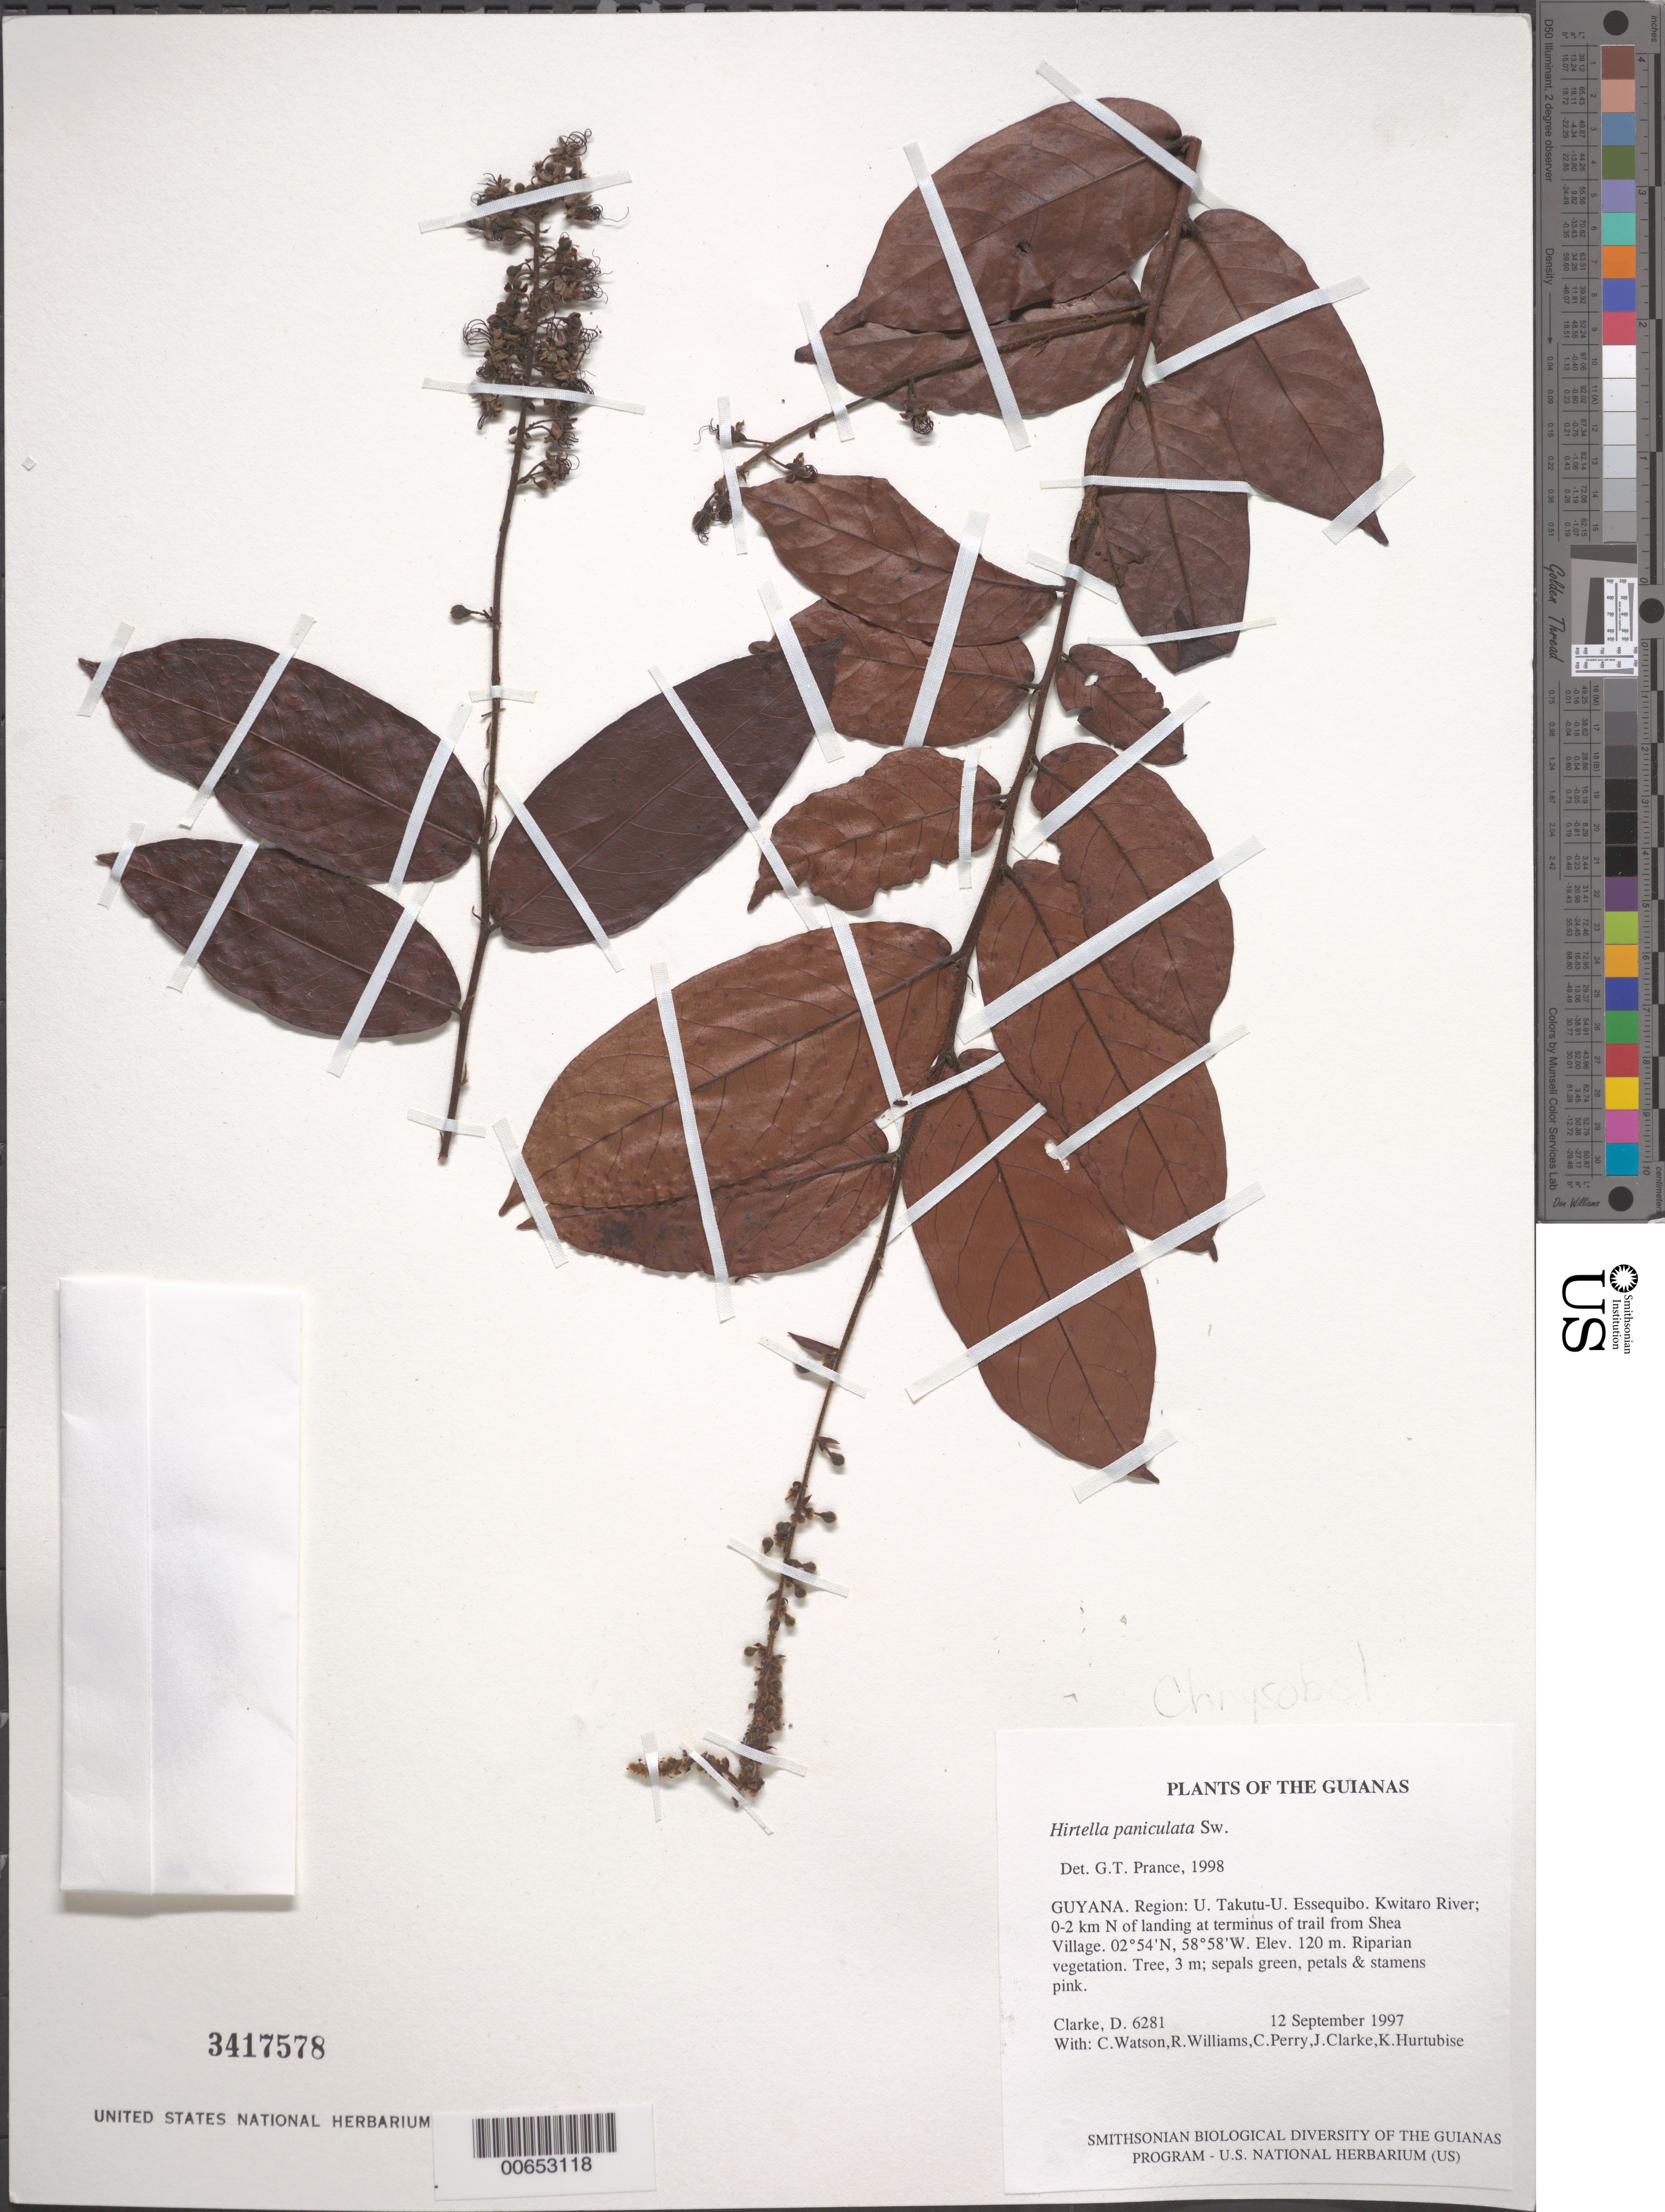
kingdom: Plantae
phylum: Tracheophyta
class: Magnoliopsida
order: Malpighiales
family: Chrysobalanaceae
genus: Hirtella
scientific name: Hirtella paniculata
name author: Sw.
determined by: Prance, G. T.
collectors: H. D. Clarke, C. Watson, R. Williams, C. Perry, J. Clarke & K. Hurtubise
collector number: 6281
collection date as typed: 12 September 1997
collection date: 1997-09-12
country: Guyana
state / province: U. Takutu-U. Essequibo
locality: Kwitaro River; 0-2 km N of landing at terminus of trail from Shea Village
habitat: Riparian vegetation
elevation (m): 120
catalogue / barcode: US 3417578